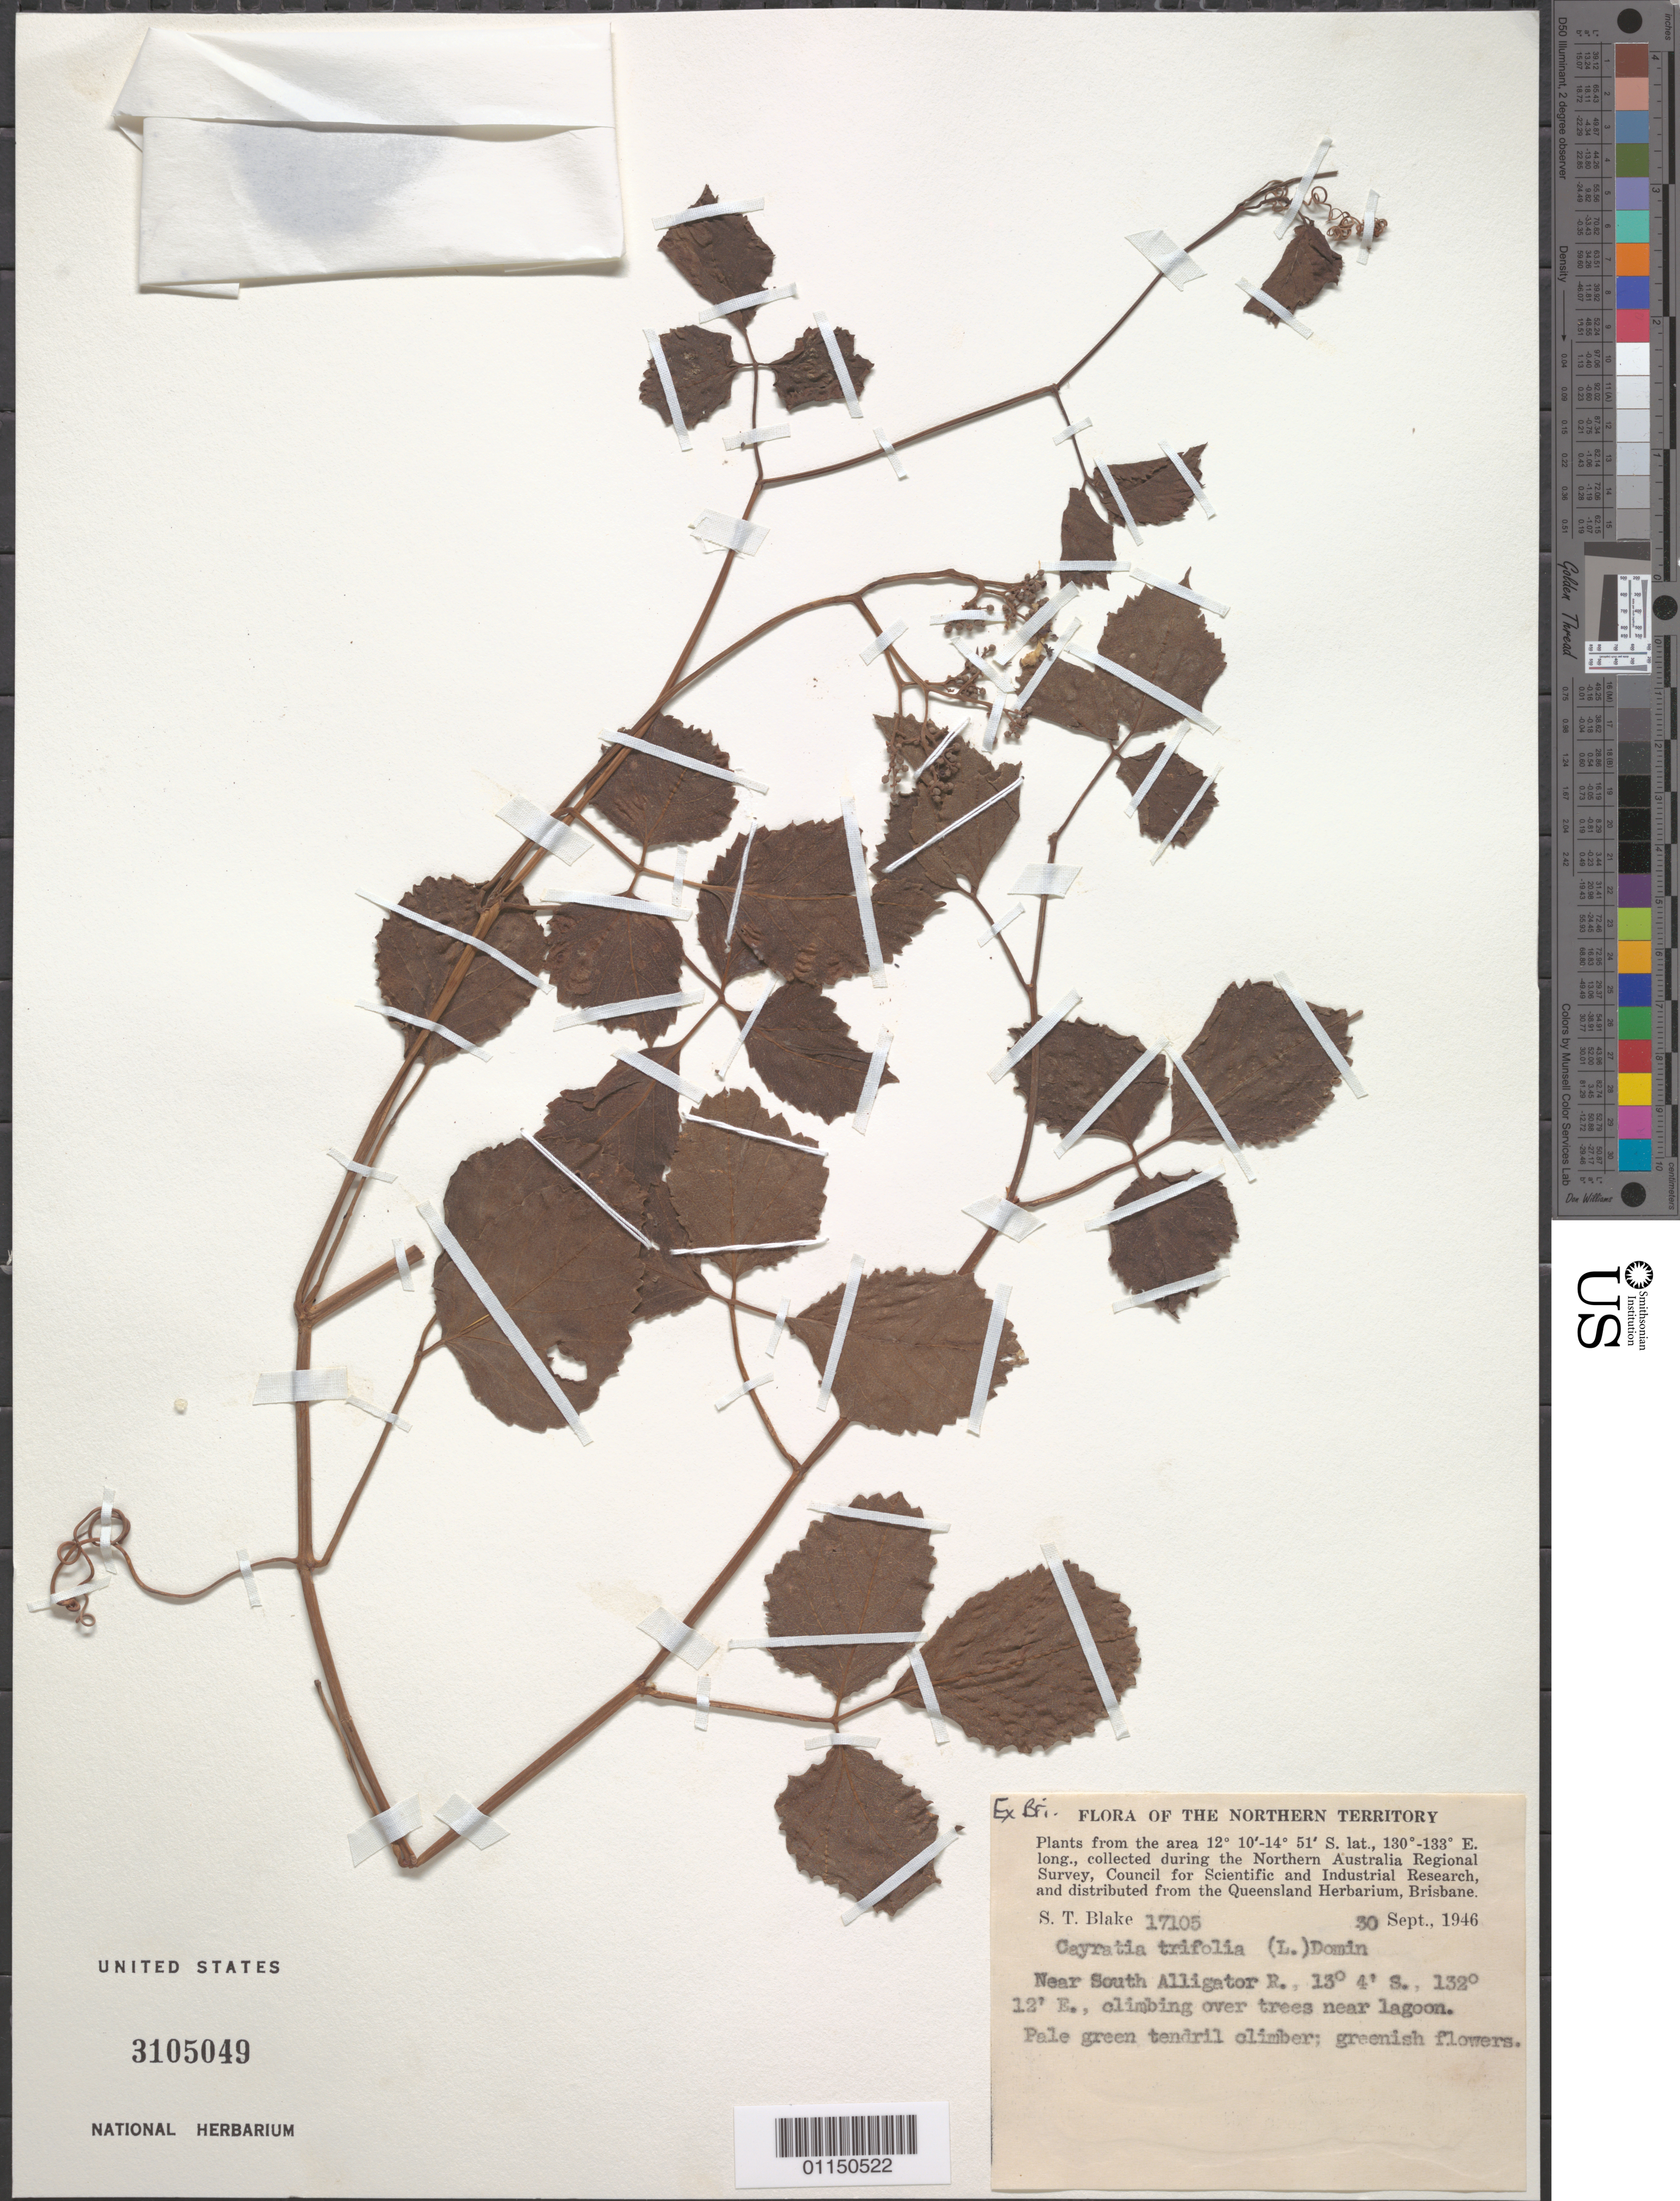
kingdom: Plantae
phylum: Tracheophyta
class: Magnoliopsida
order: Vitales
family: Vitaceae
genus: Causonis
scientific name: Causonis trifolia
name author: (L.) Mabb. & J. Wen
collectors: S. T. Blake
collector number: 17105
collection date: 1946-09-30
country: Australia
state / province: Northern Territory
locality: Near South Alligator R.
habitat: Climbing over trees near lagoon.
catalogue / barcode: US 3105049